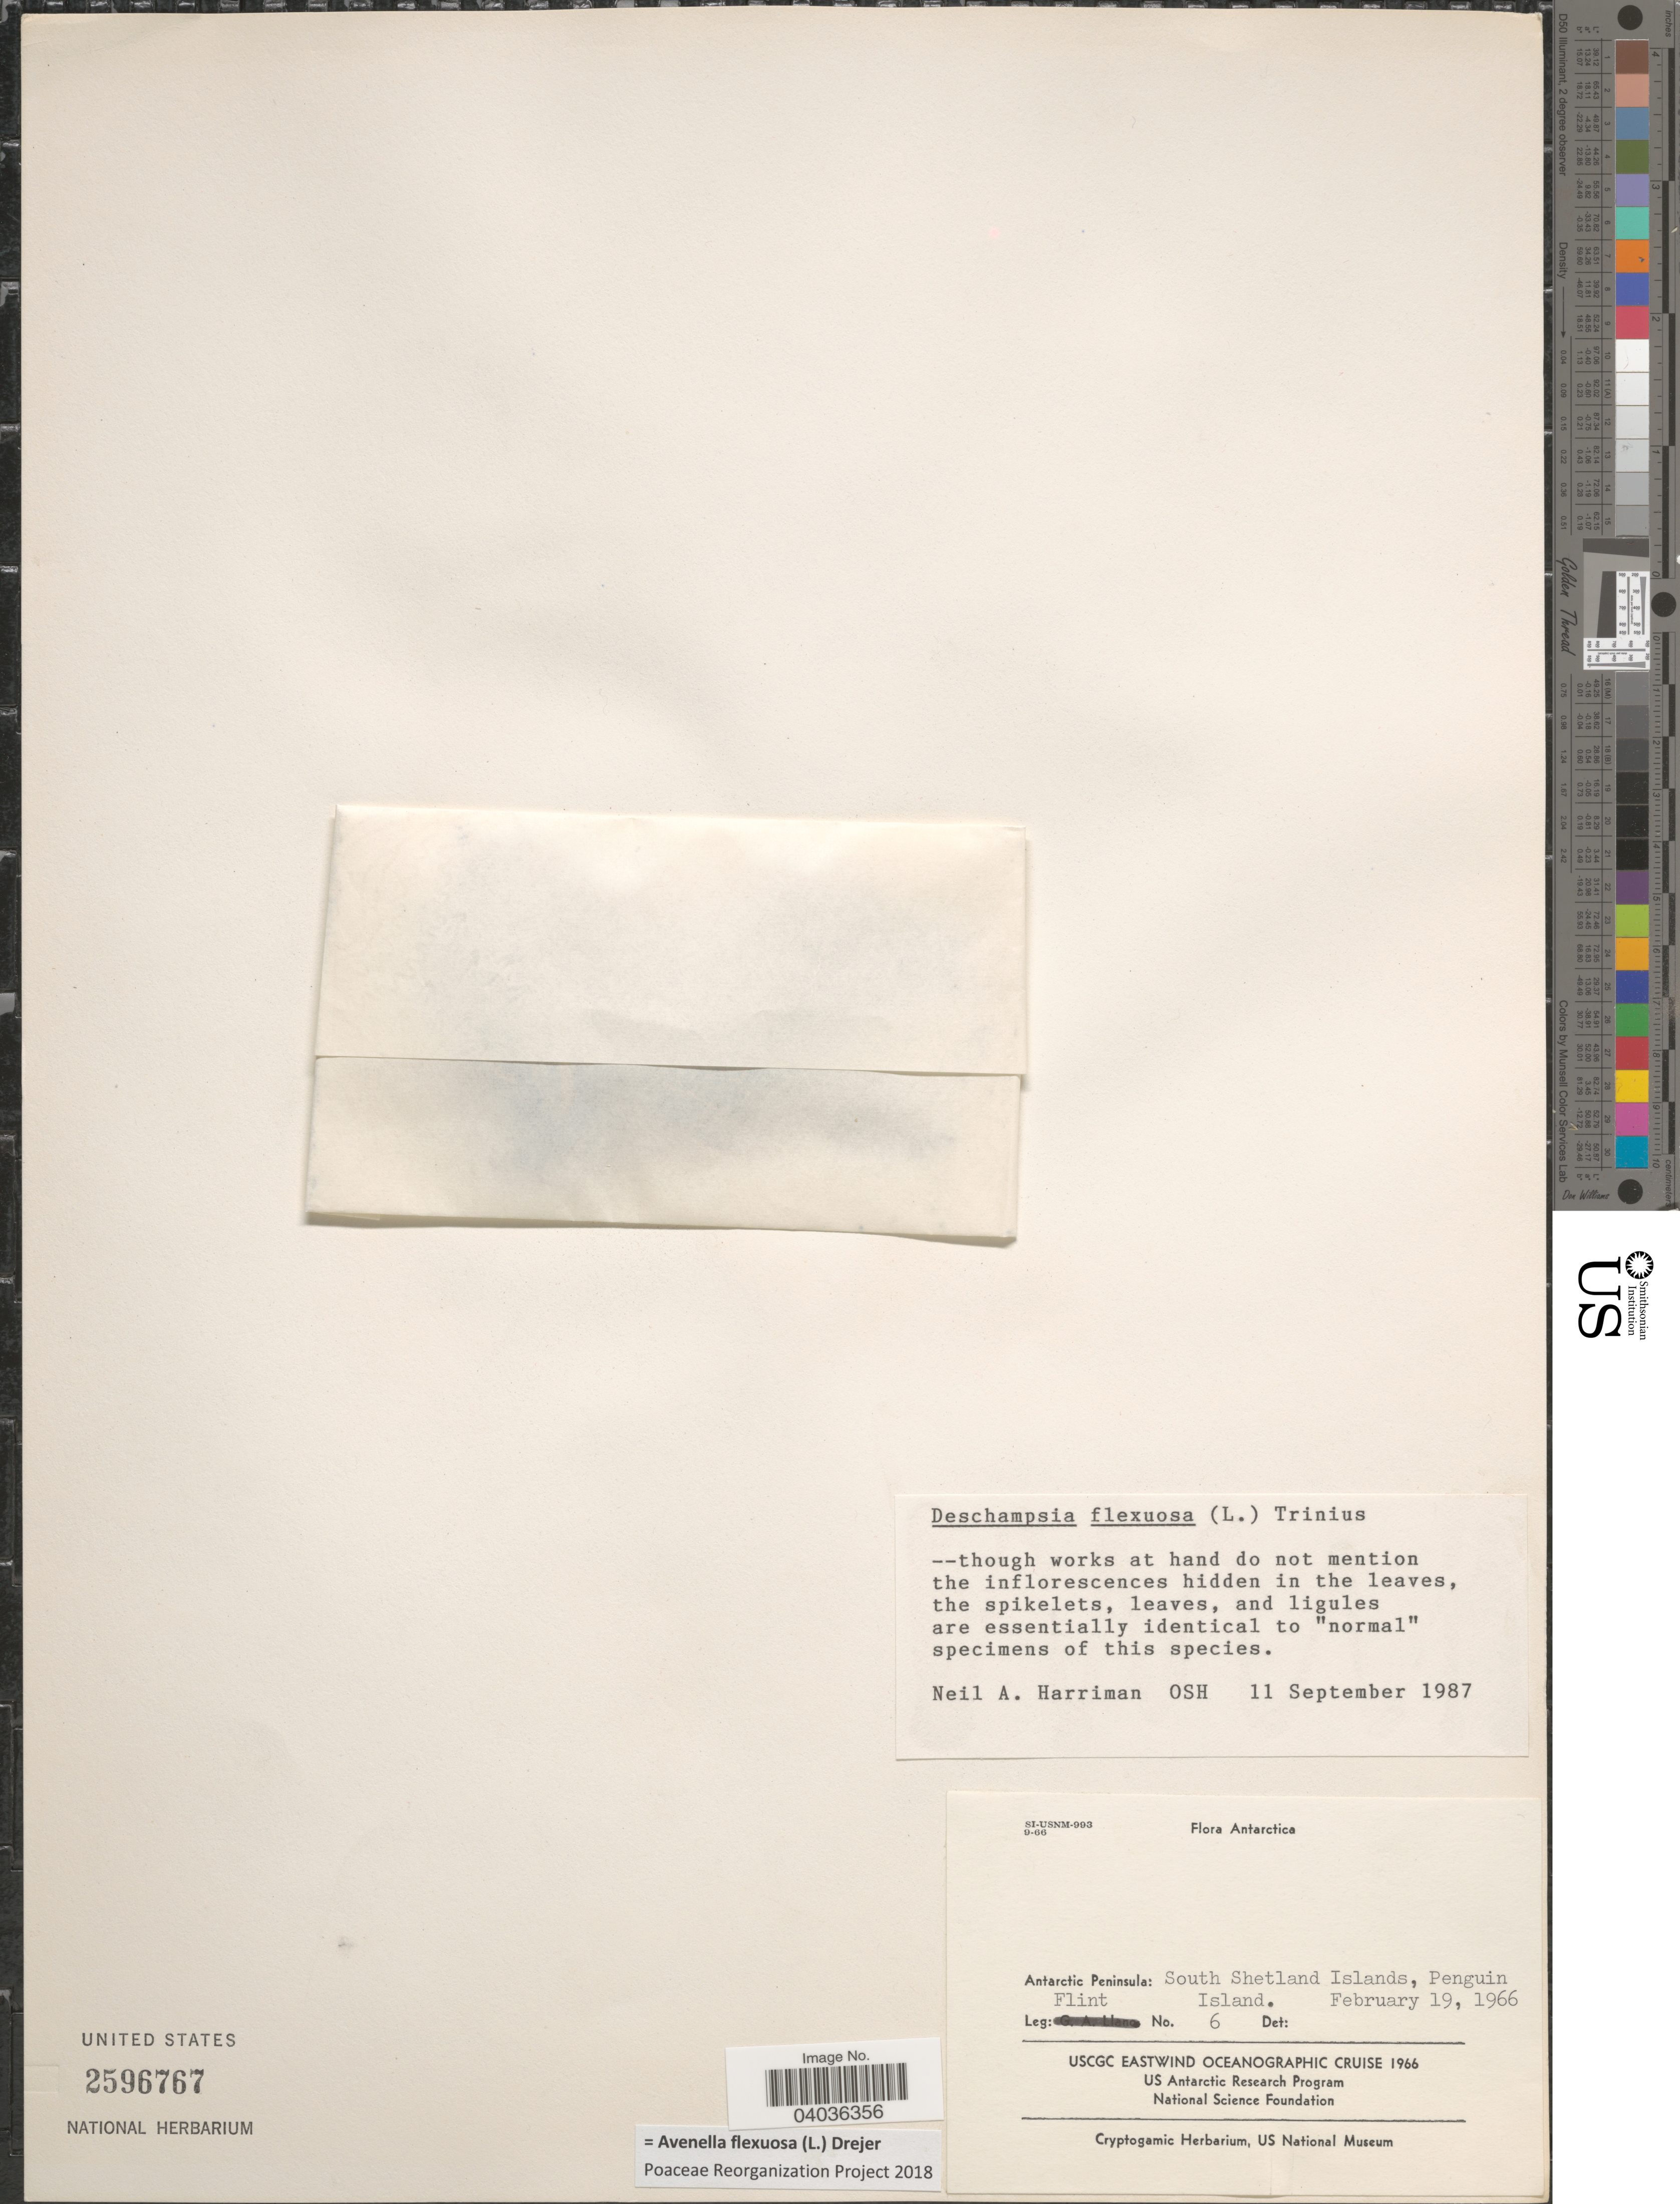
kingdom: Plantae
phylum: Tracheophyta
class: Liliopsida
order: Poales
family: Poaceae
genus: Avenella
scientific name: Avenella flexuosa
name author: (L.) Drejer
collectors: Flint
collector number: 6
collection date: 1966-02-19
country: Antarctica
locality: Antarctic Peninsula: Shout Shetland Islands, Penguin Island.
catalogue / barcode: US 2596767